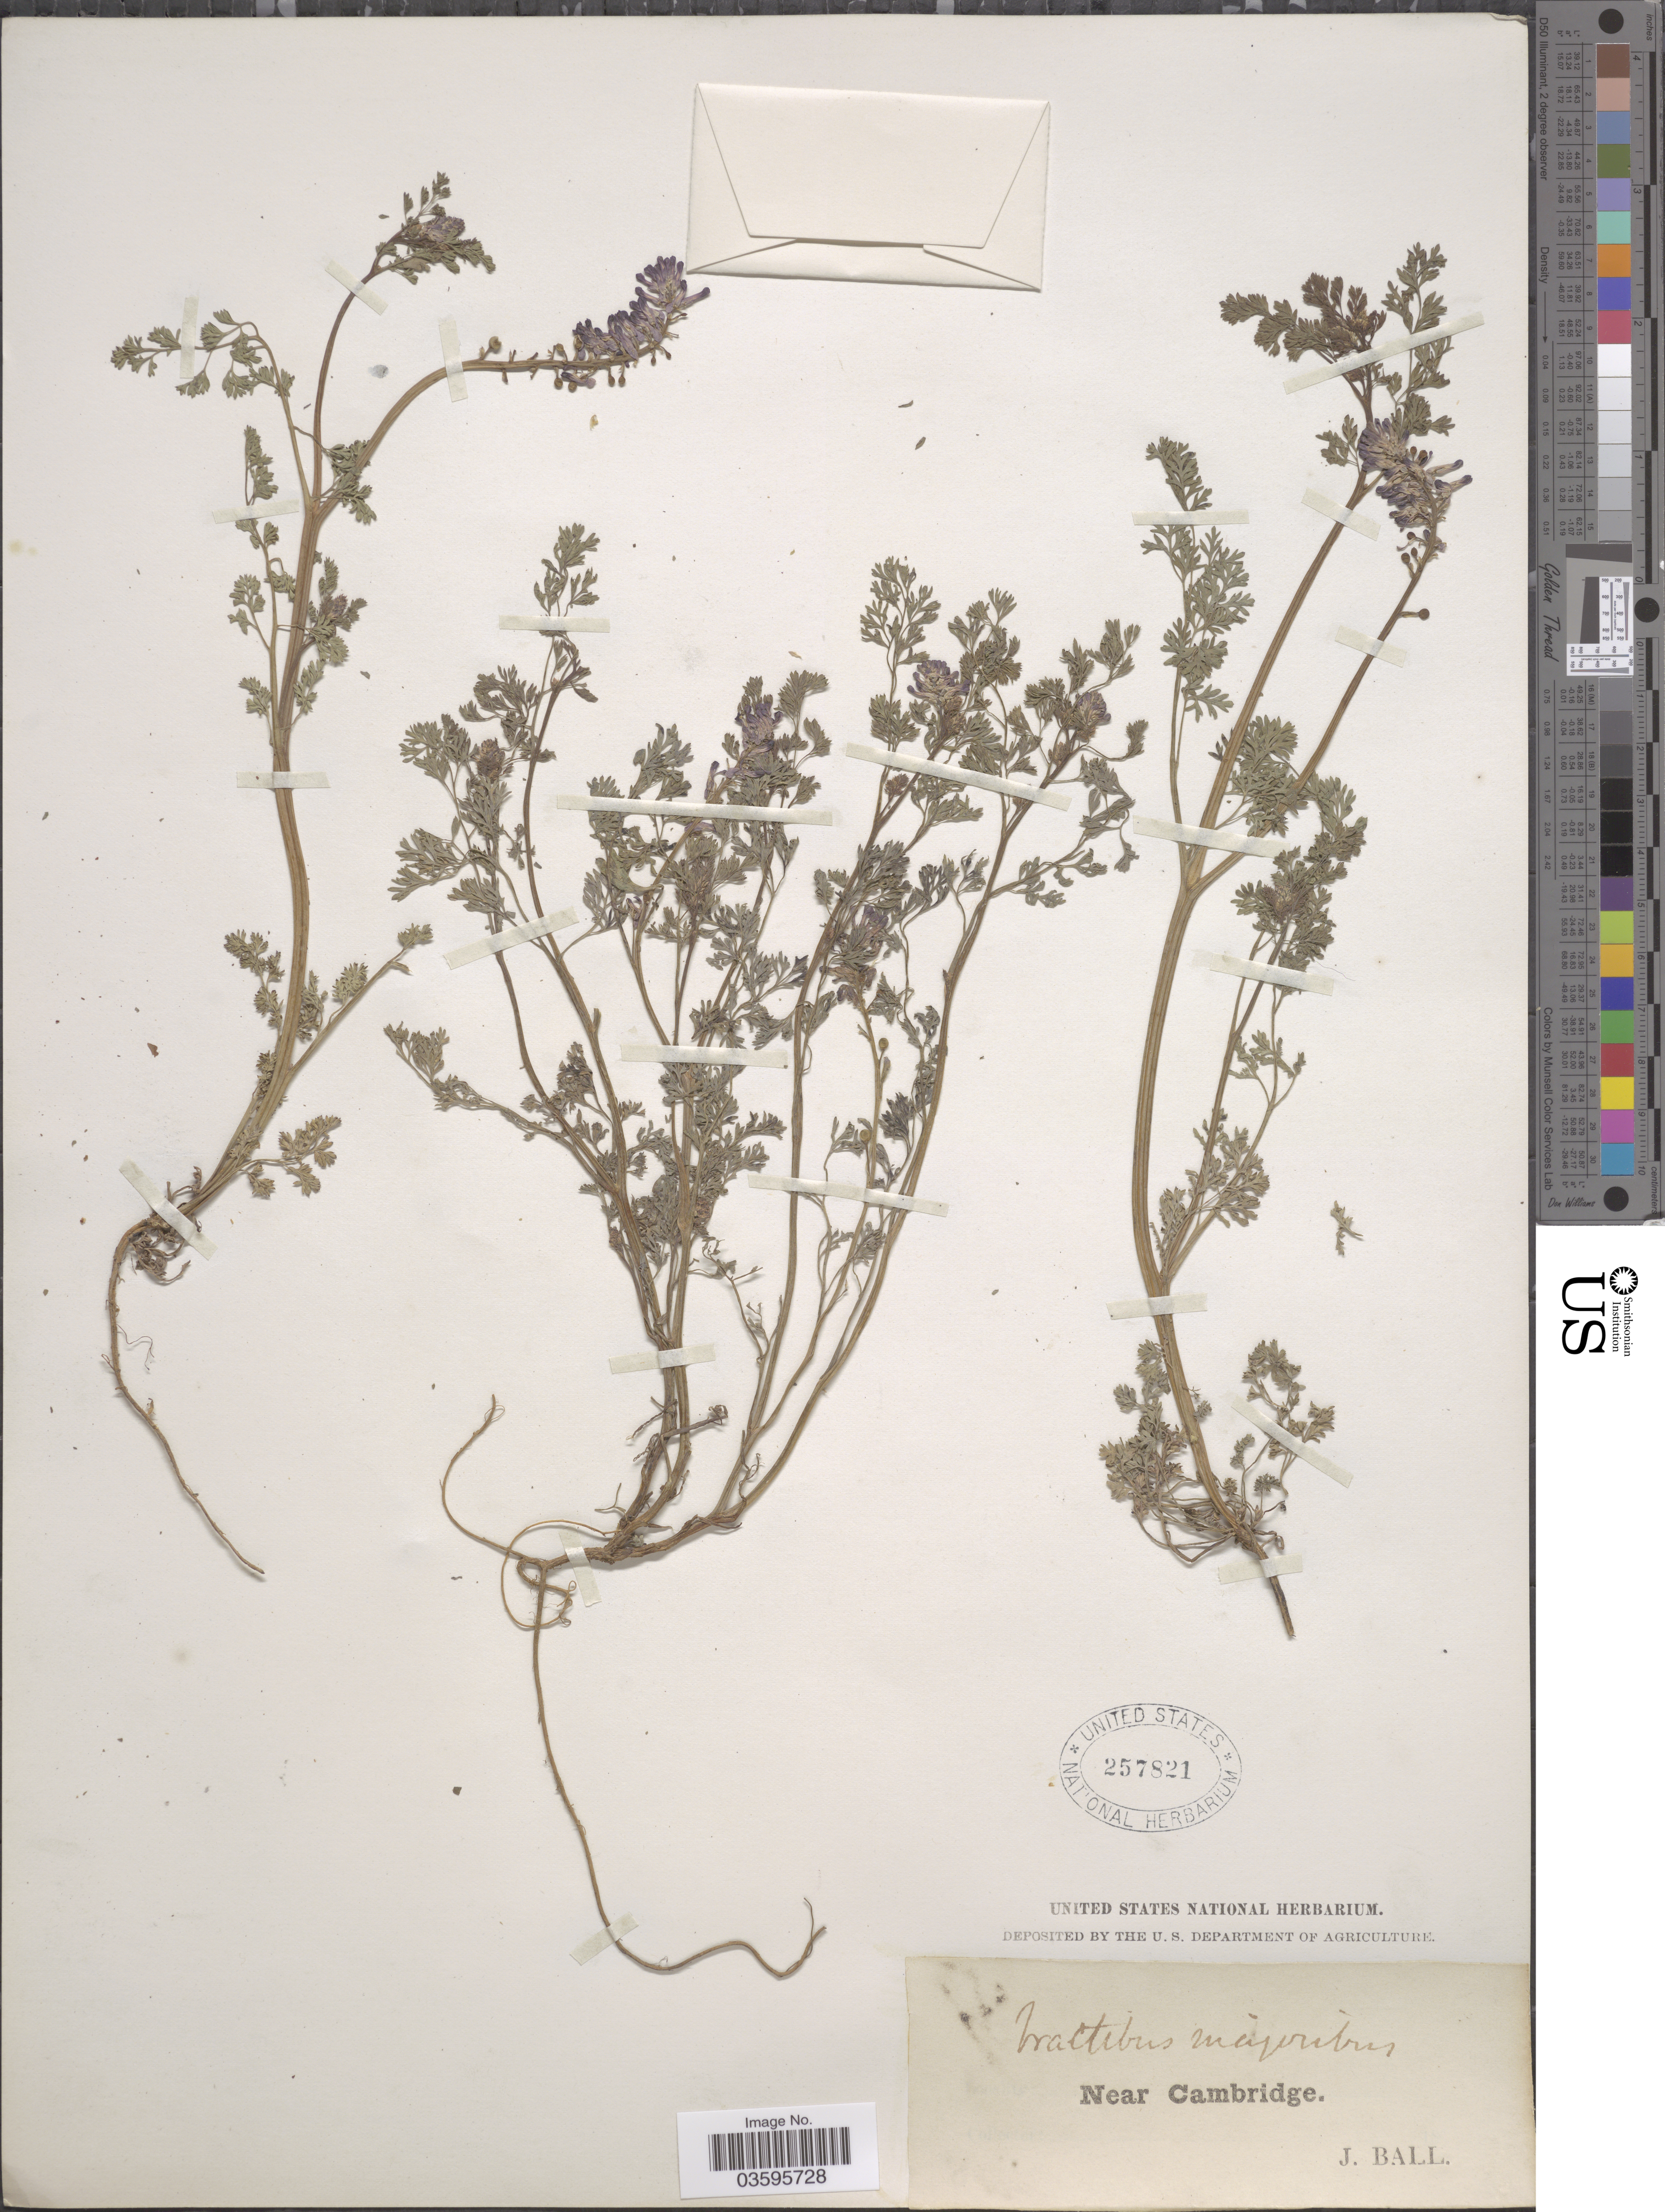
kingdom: Plantae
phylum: Tracheophyta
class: Magnoliopsida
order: Ranunculales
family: Papaveraceae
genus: Fumaria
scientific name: Fumaria sp.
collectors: J. Ball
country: United Kingdom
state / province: England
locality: Near Cambridge.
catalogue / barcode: US 257821